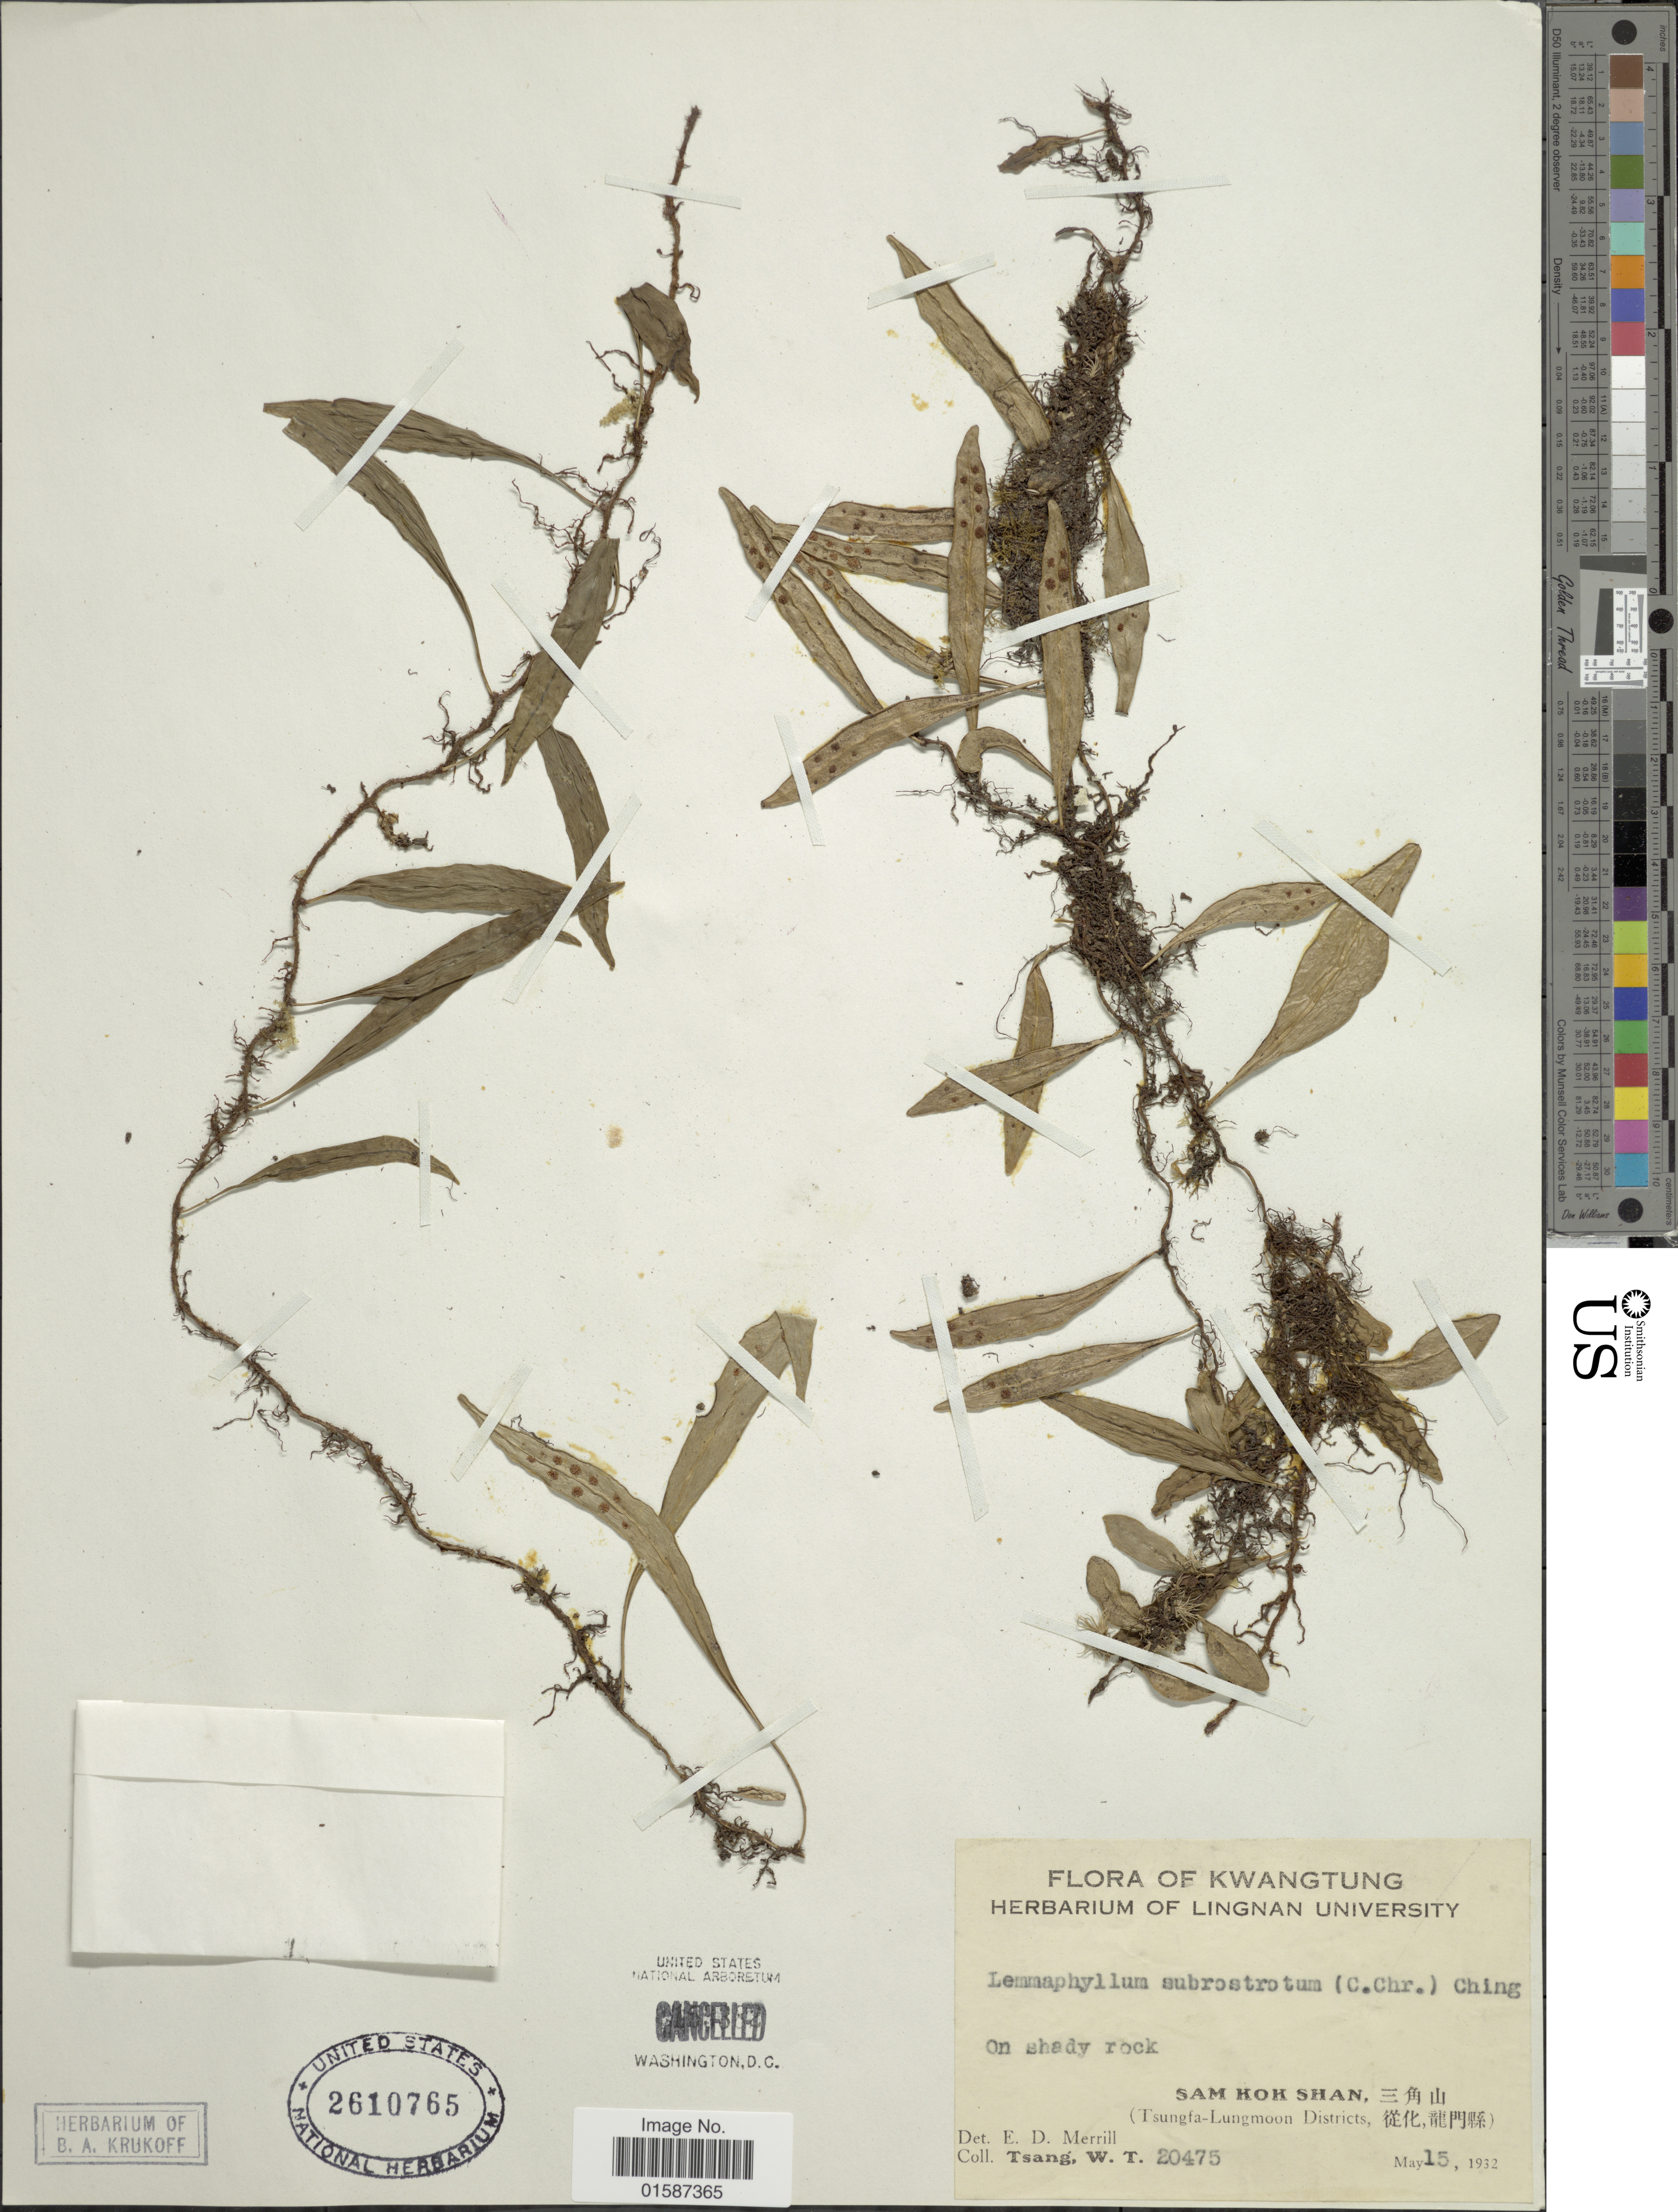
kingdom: Plantae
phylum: Tracheophyta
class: Polypodiopsida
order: Polypodiales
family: Polypodiaceae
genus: Lemmaphyllum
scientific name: Lemmaphyllum subrostratum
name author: (C. Chr.) Ching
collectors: W. T. Tsang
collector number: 20475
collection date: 1932-05-15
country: China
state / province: Guangdong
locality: Kwangtung, Sam Kok Shan (Tsungfa-Lungmoon Districts)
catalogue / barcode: US 2610765